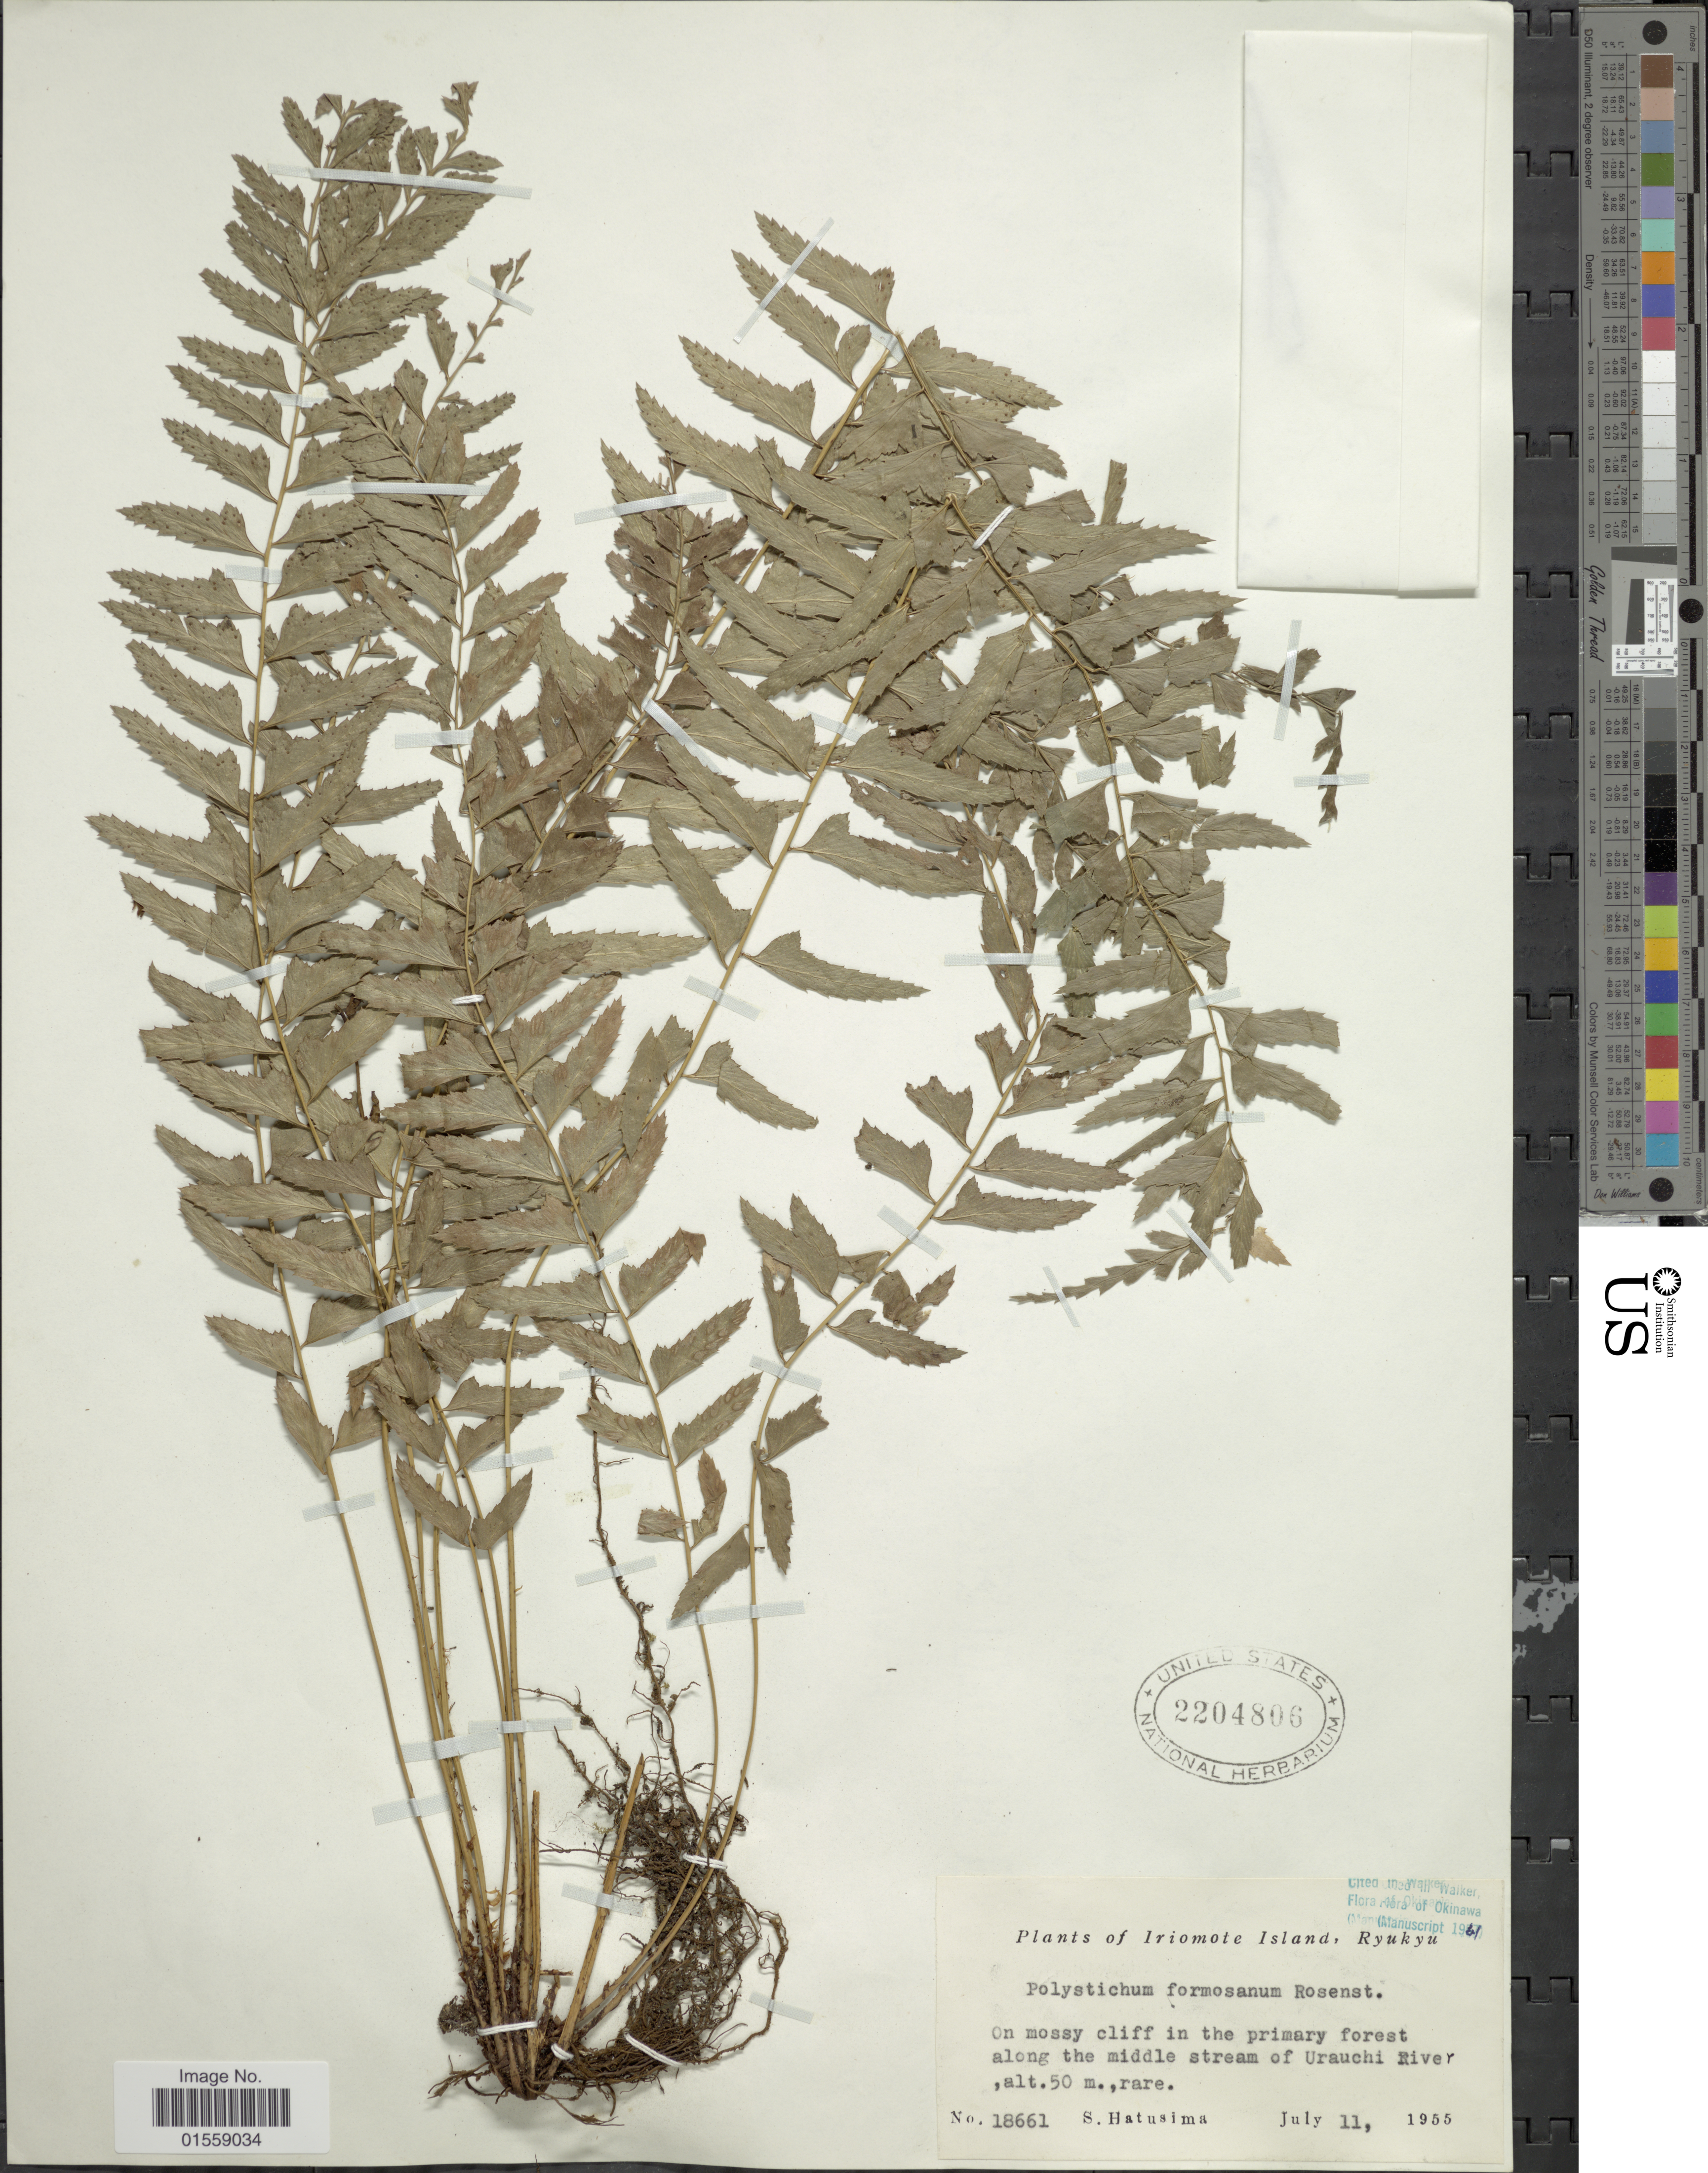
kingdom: Plantae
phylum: Tracheophyta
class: Polypodiopsida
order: Polypodiales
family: Dryopteridaceae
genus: Polystichum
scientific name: Polystichum formosanum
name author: Rosenst.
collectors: S. Hatusima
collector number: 18661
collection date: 1955-07-11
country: Japan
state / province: Okinawa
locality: Ryukyu, Iriomote Island, on mossy cliff in the primary foresr along the middle stream of Urauchi River.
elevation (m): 50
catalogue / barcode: US 2204806